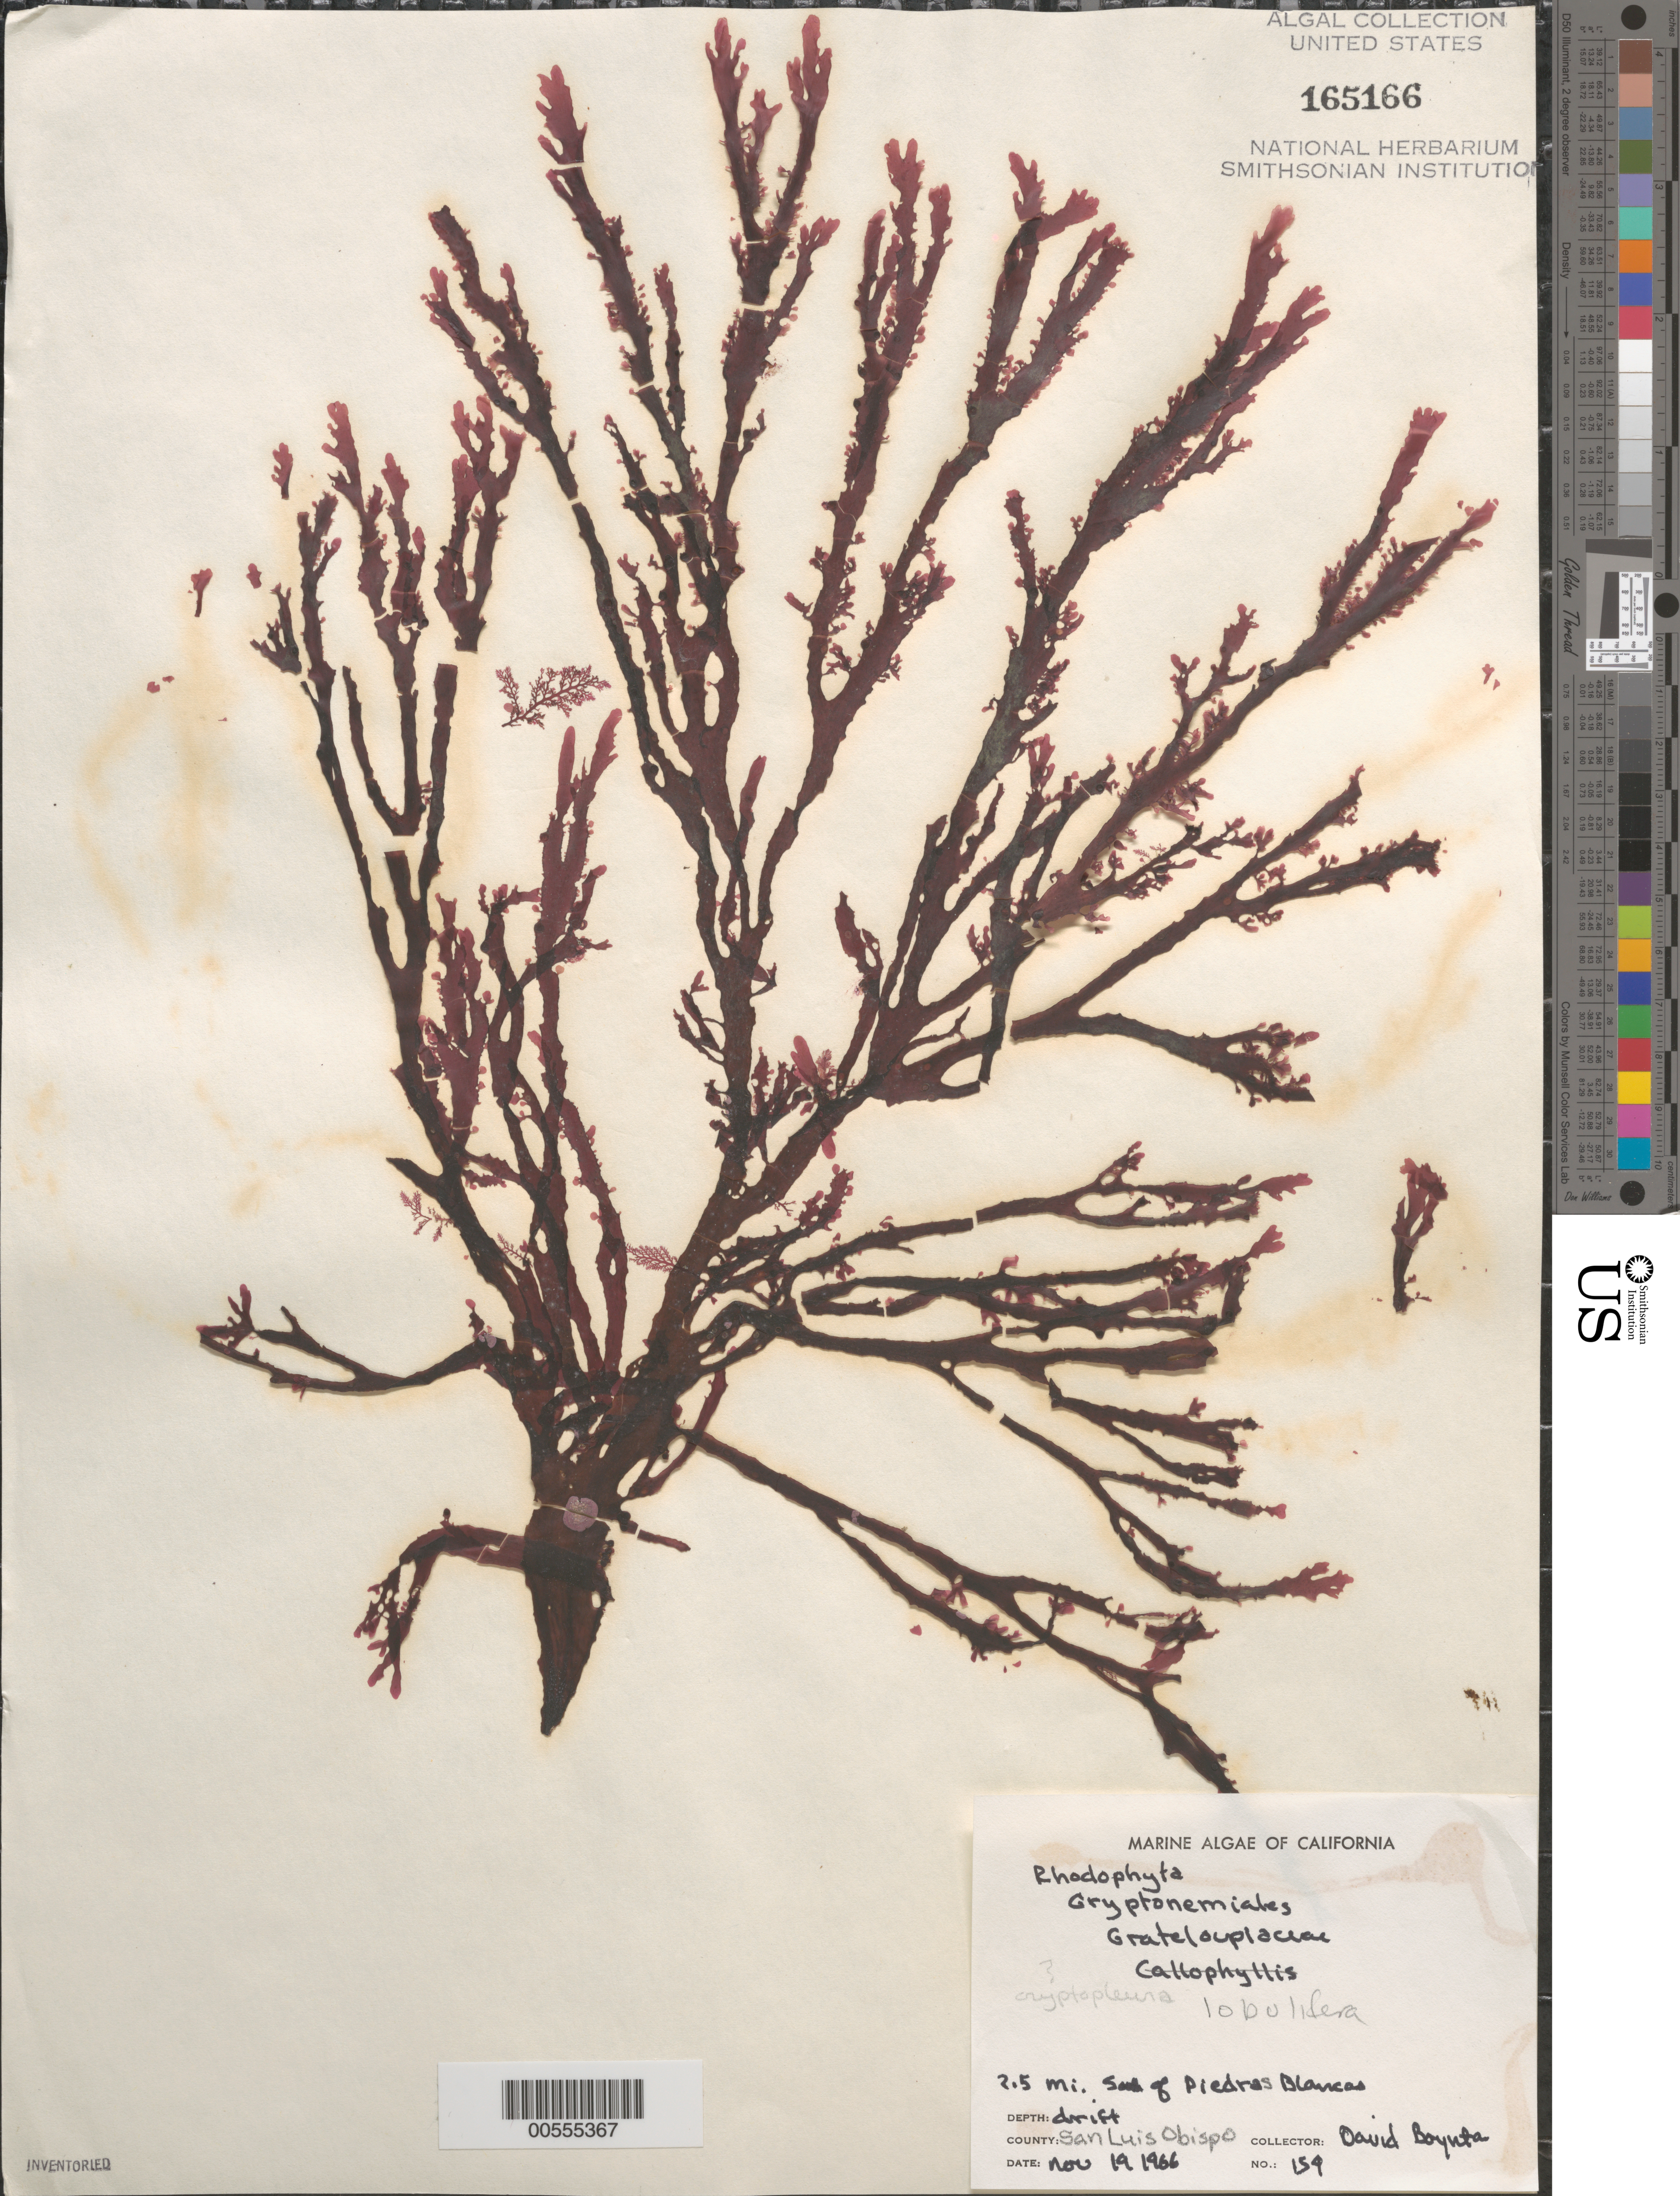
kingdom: Plantae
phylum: Rhodophyta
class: Florideophyceae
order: Ceramiales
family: Delesseriaceae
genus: Cryptopleura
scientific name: Cryptopleura lobulifera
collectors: D. Boynton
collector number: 159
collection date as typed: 19 Nov 1966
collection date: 1966-11-19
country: United States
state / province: California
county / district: San Luis Obispo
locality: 2.5 miles south of Piedras Blancas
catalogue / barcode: US 165166